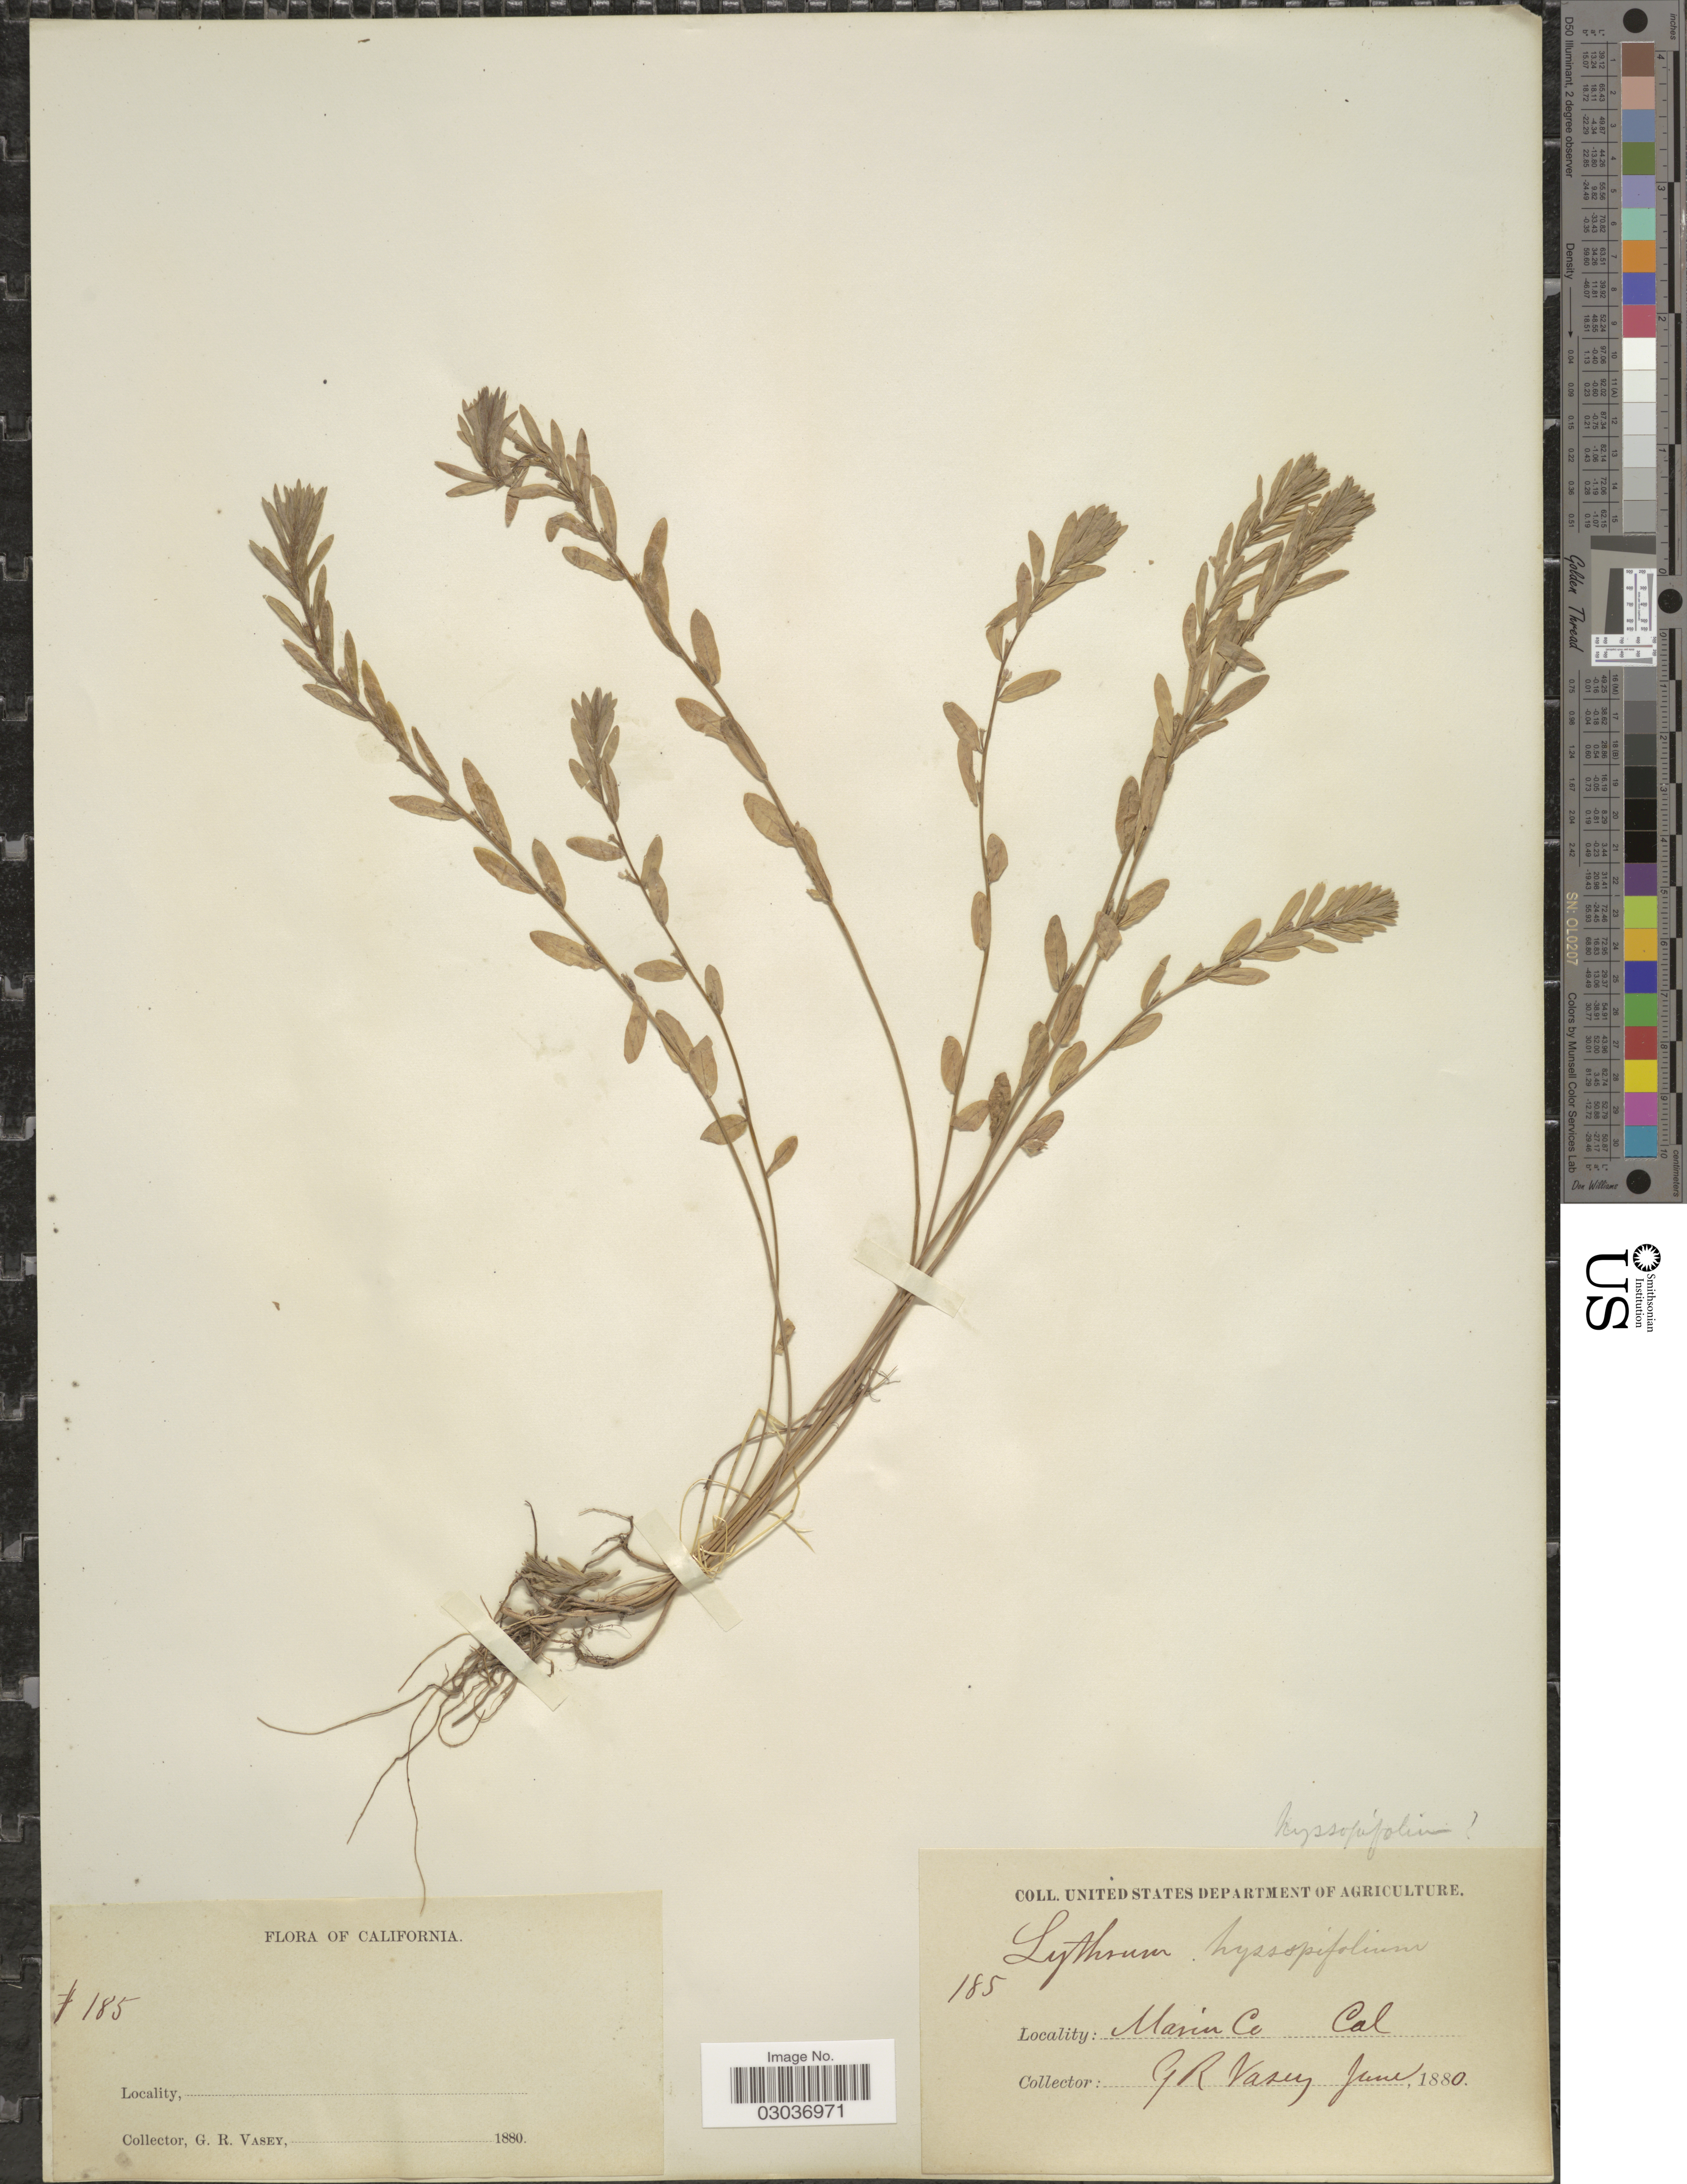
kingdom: Plantae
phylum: Tracheophyta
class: Magnoliopsida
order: Myrtales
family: Lythraceae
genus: Lythrum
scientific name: Lythrum hyssopifolia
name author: L.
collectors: G. R. Vasey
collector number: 185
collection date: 1880-06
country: United States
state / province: California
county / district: Marin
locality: Marin Co., Cal.